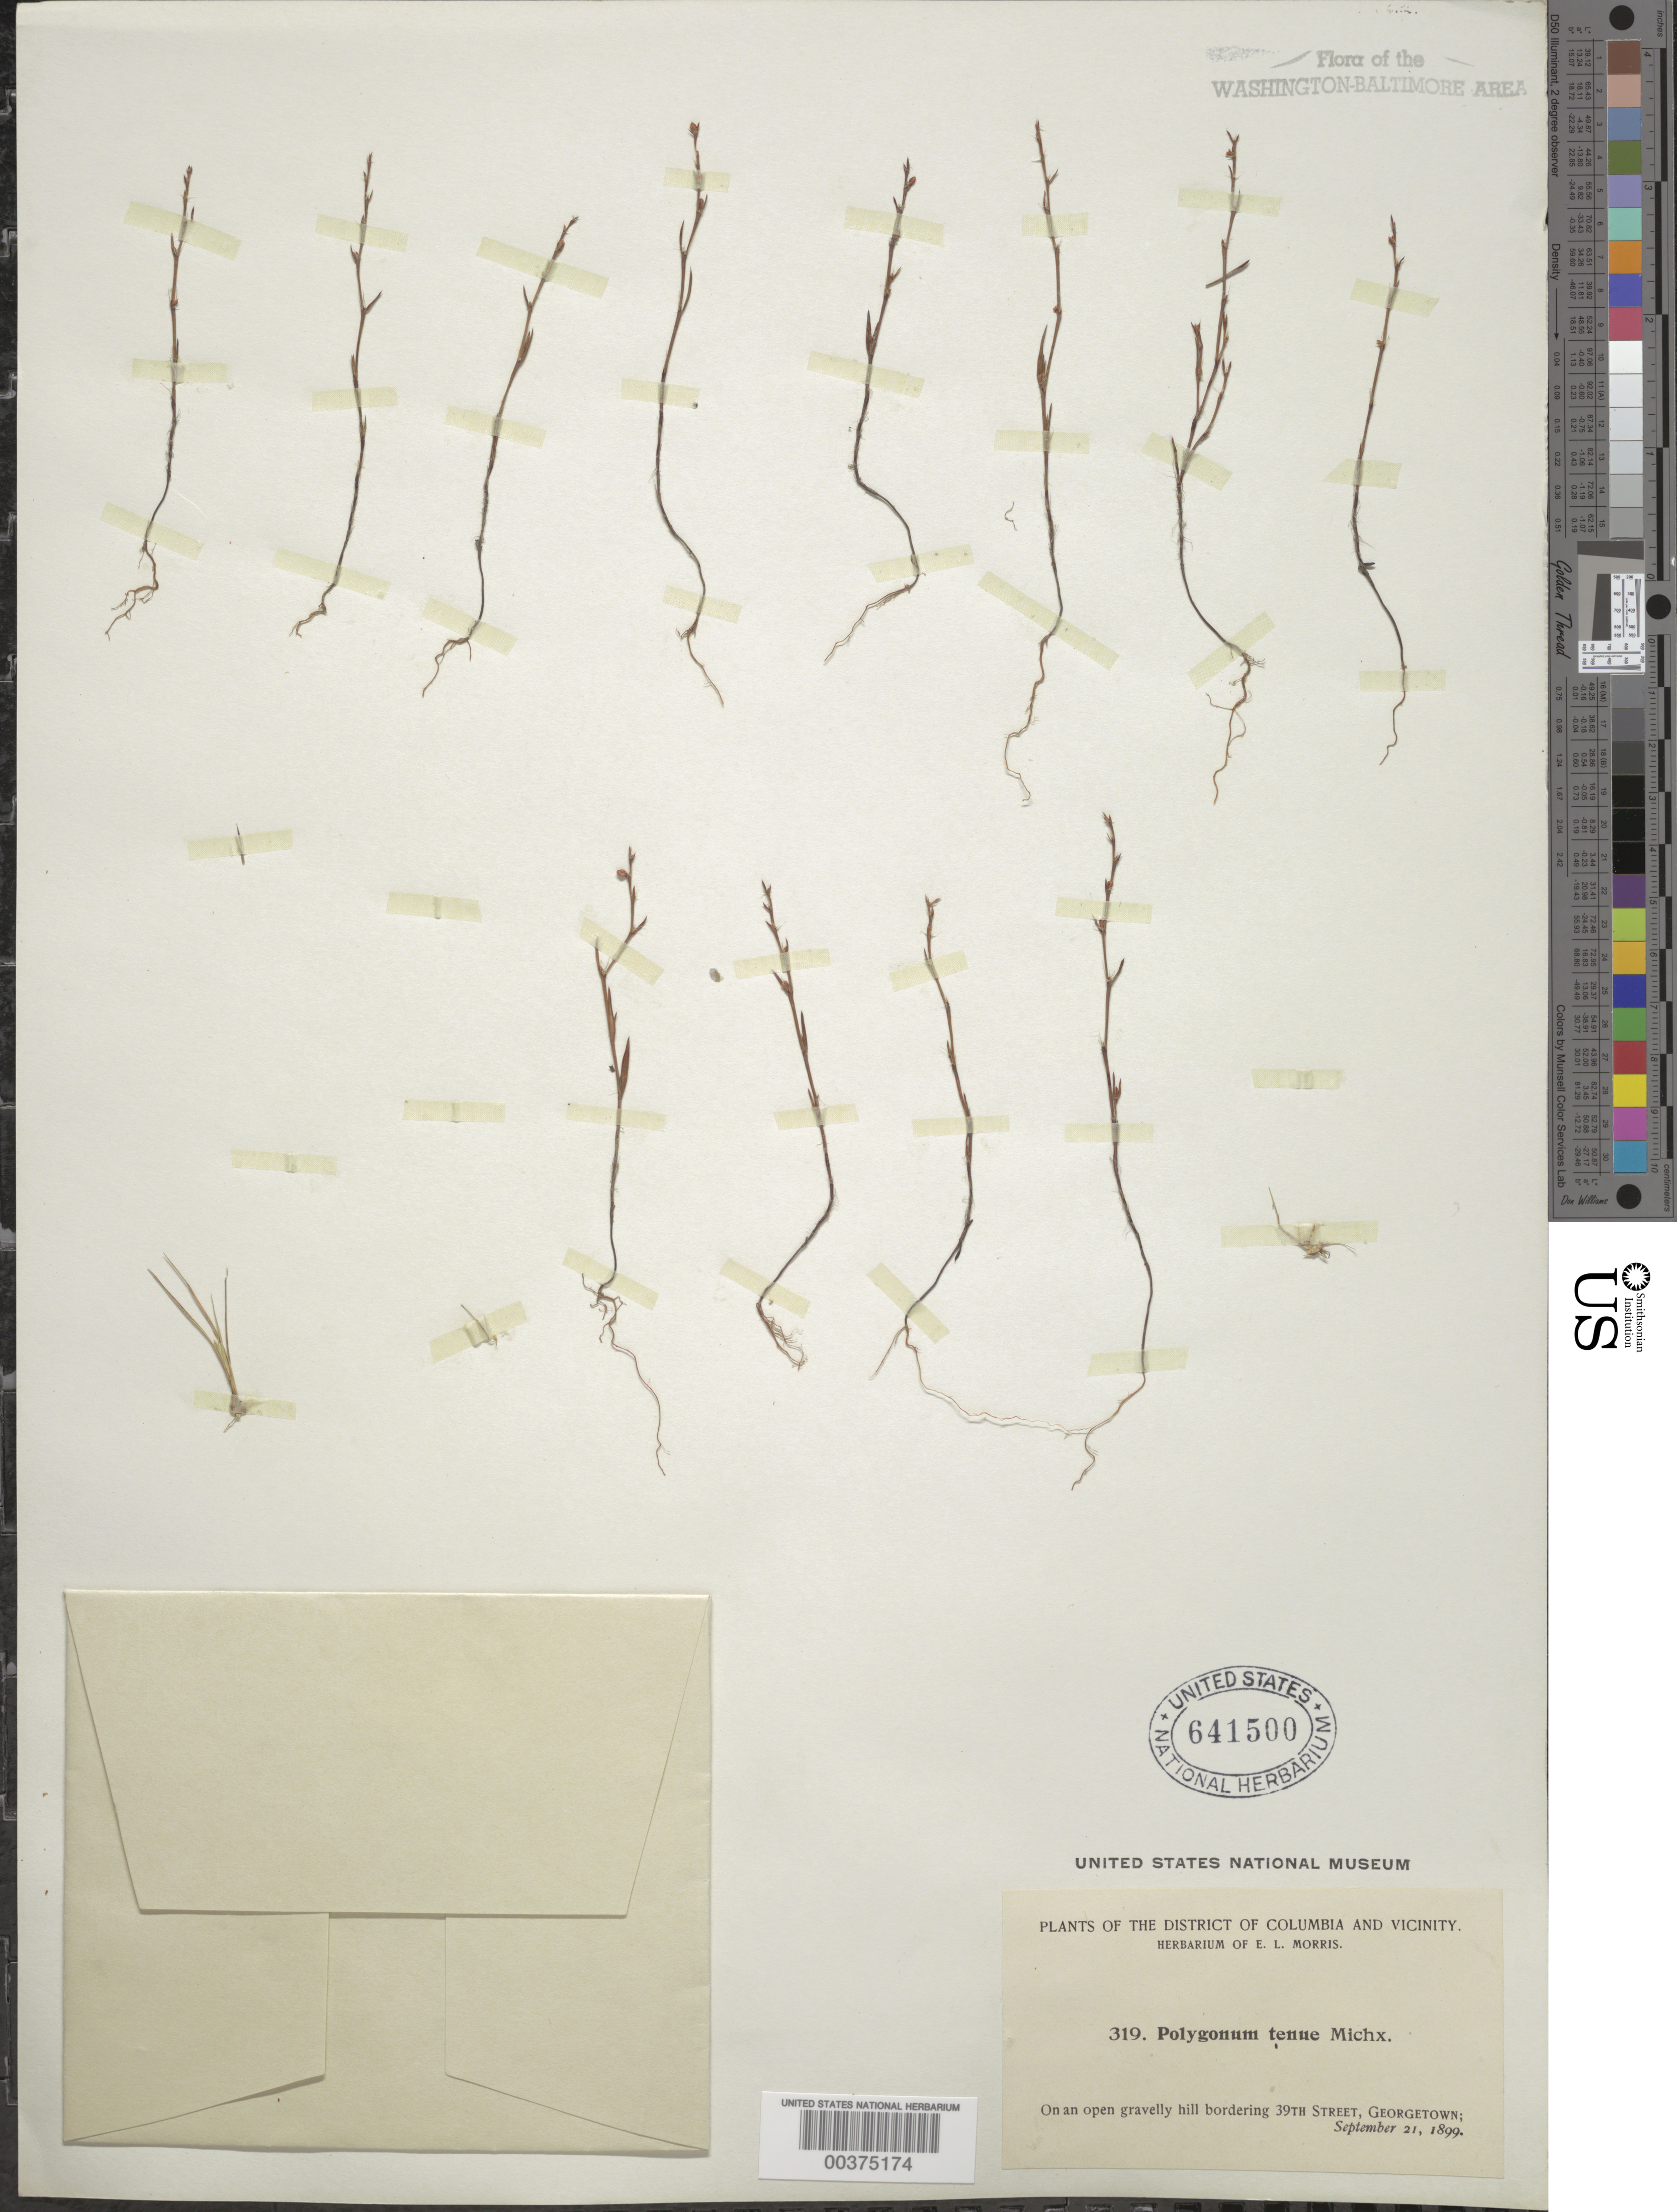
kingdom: Plantae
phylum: Tracheophyta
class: Magnoliopsida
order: Caryophyllales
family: Polygonaceae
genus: Polygonum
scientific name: Polygonum tenue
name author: F. Michx.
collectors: E. L. Morris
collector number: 319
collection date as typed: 21 Sep 1899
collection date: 1899-09-21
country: United States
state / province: District of Columbia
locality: Georgetown, 39th St.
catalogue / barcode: US 641500